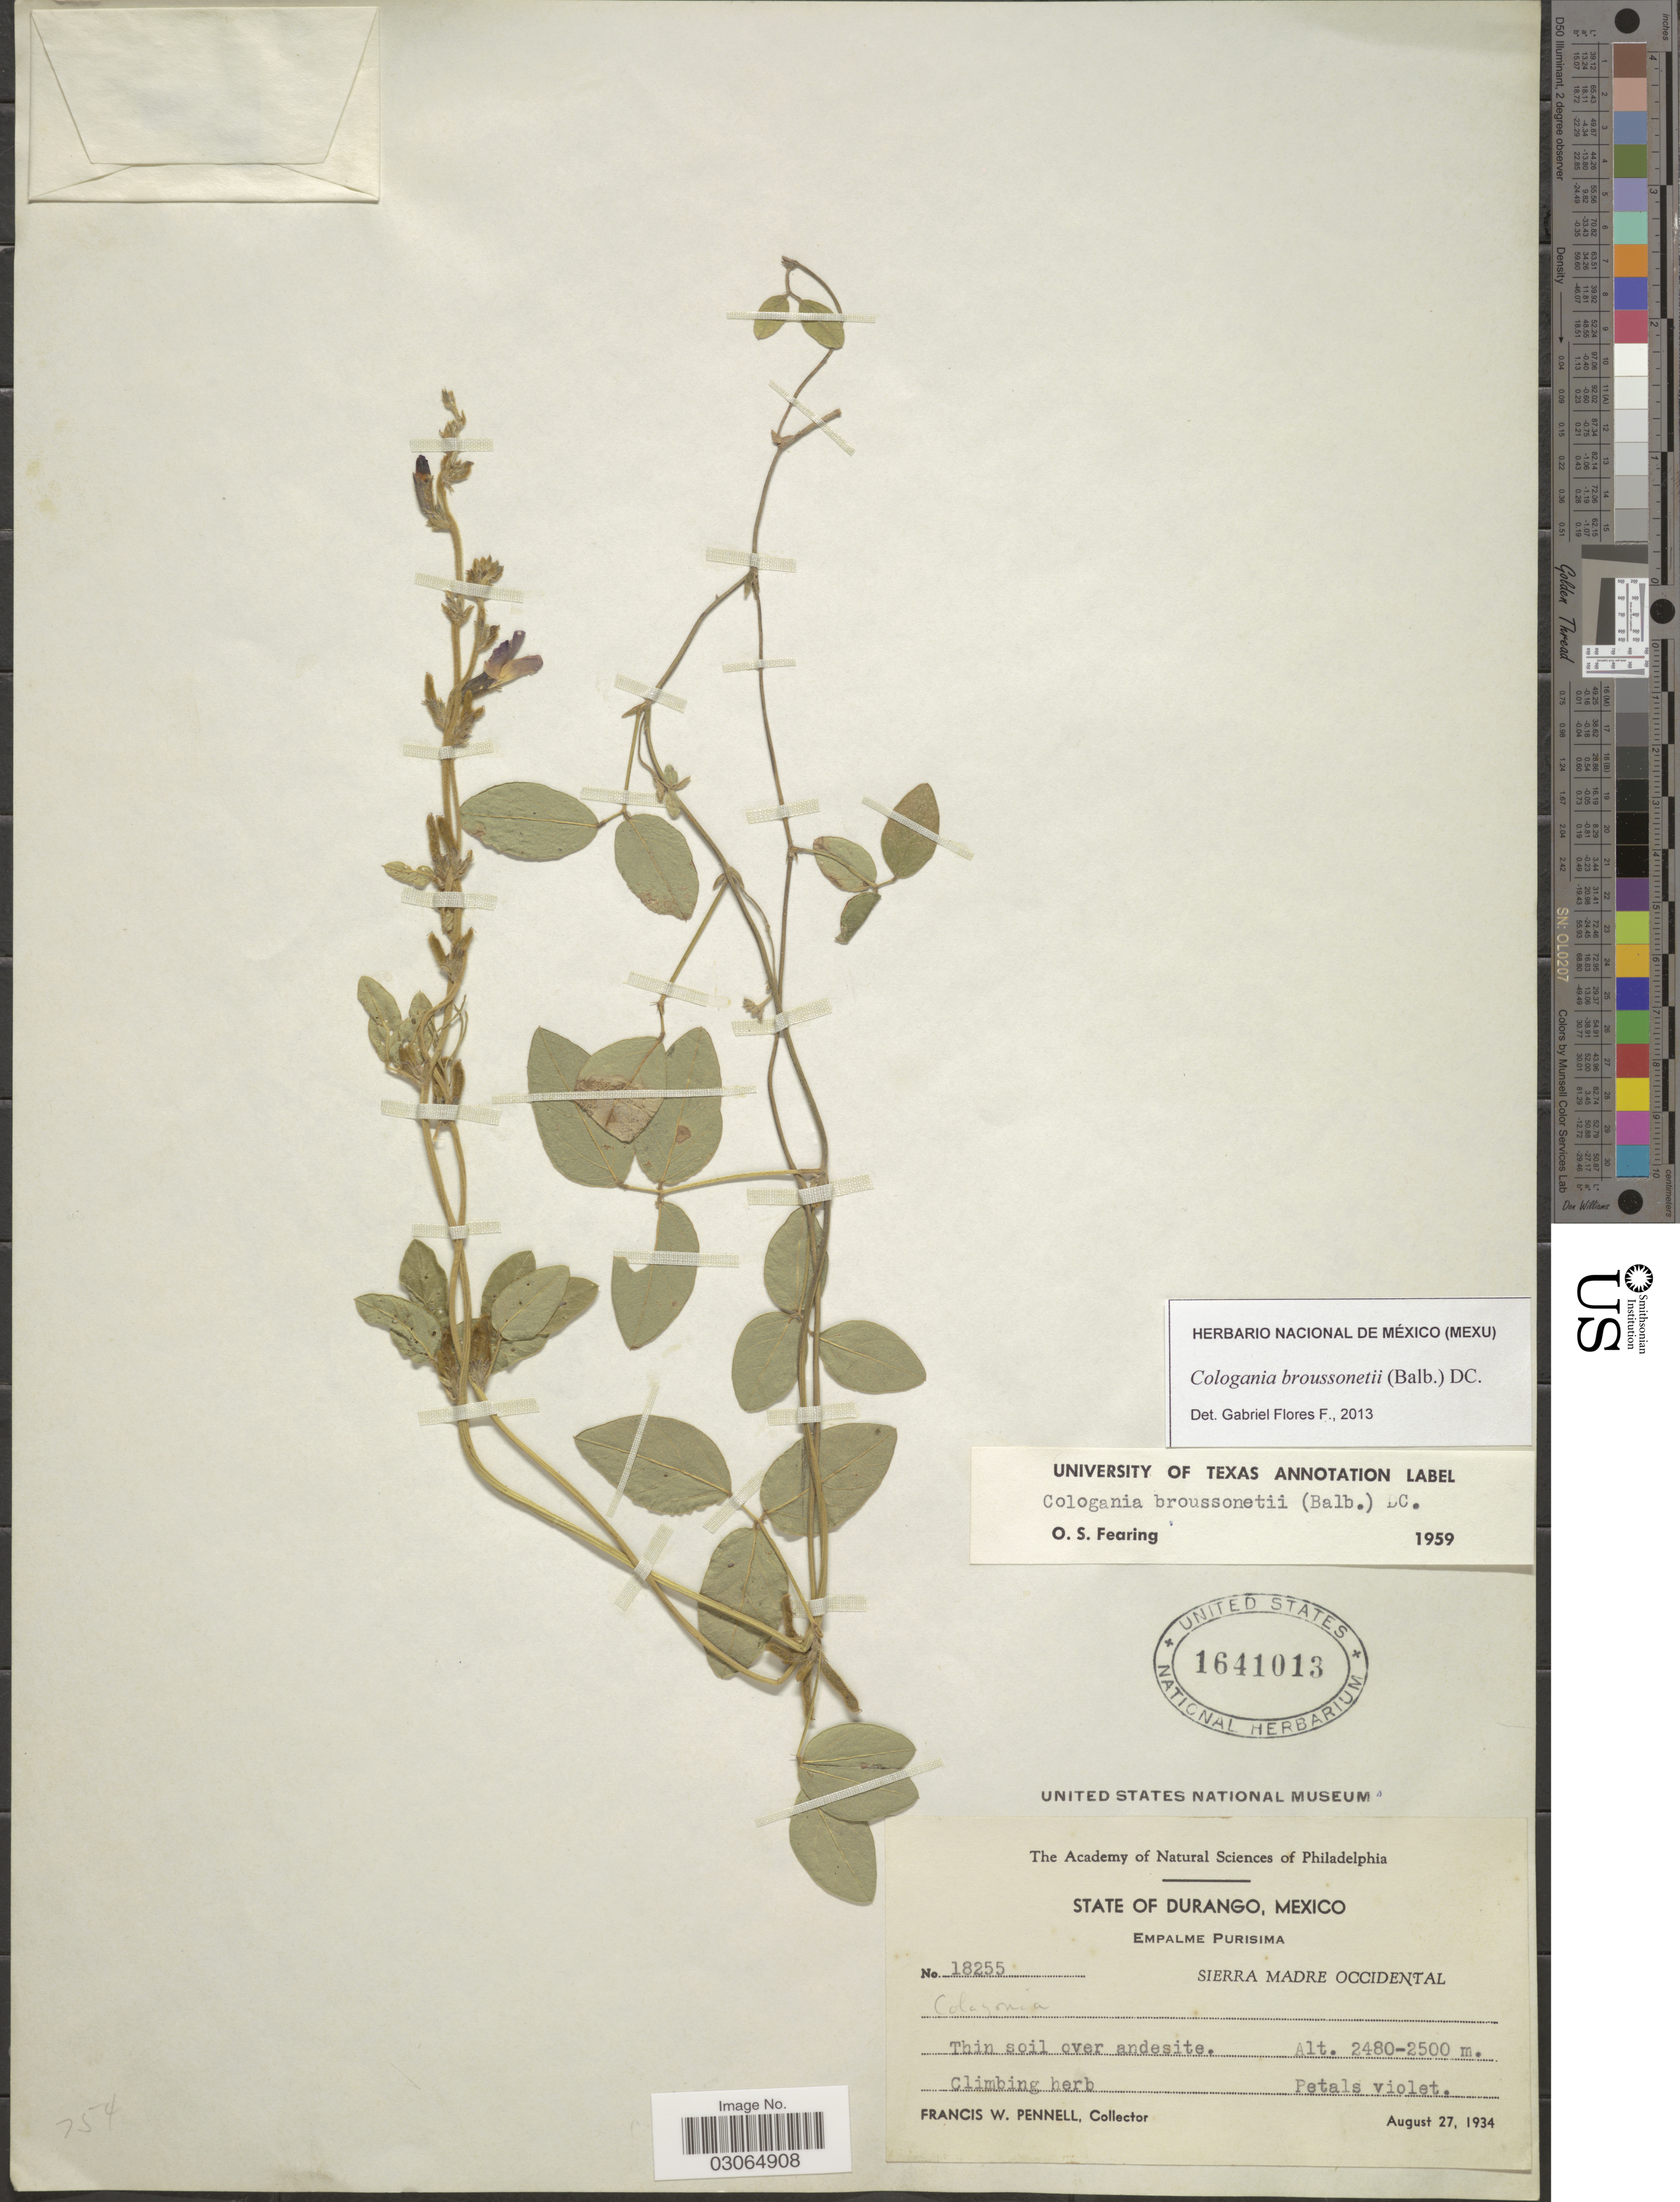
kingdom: Plantae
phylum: Tracheophyta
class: Magnoliopsida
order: Fabales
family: Fabaceae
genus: Cologania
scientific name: Cologania broussonetii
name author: (Balb.) DC.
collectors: F. W. Pennell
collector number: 18255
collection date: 1934-08-27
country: Mexico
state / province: Durango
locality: Empalme Purisima. Sierra Madre Occidental.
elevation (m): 2480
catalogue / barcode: US 1641013